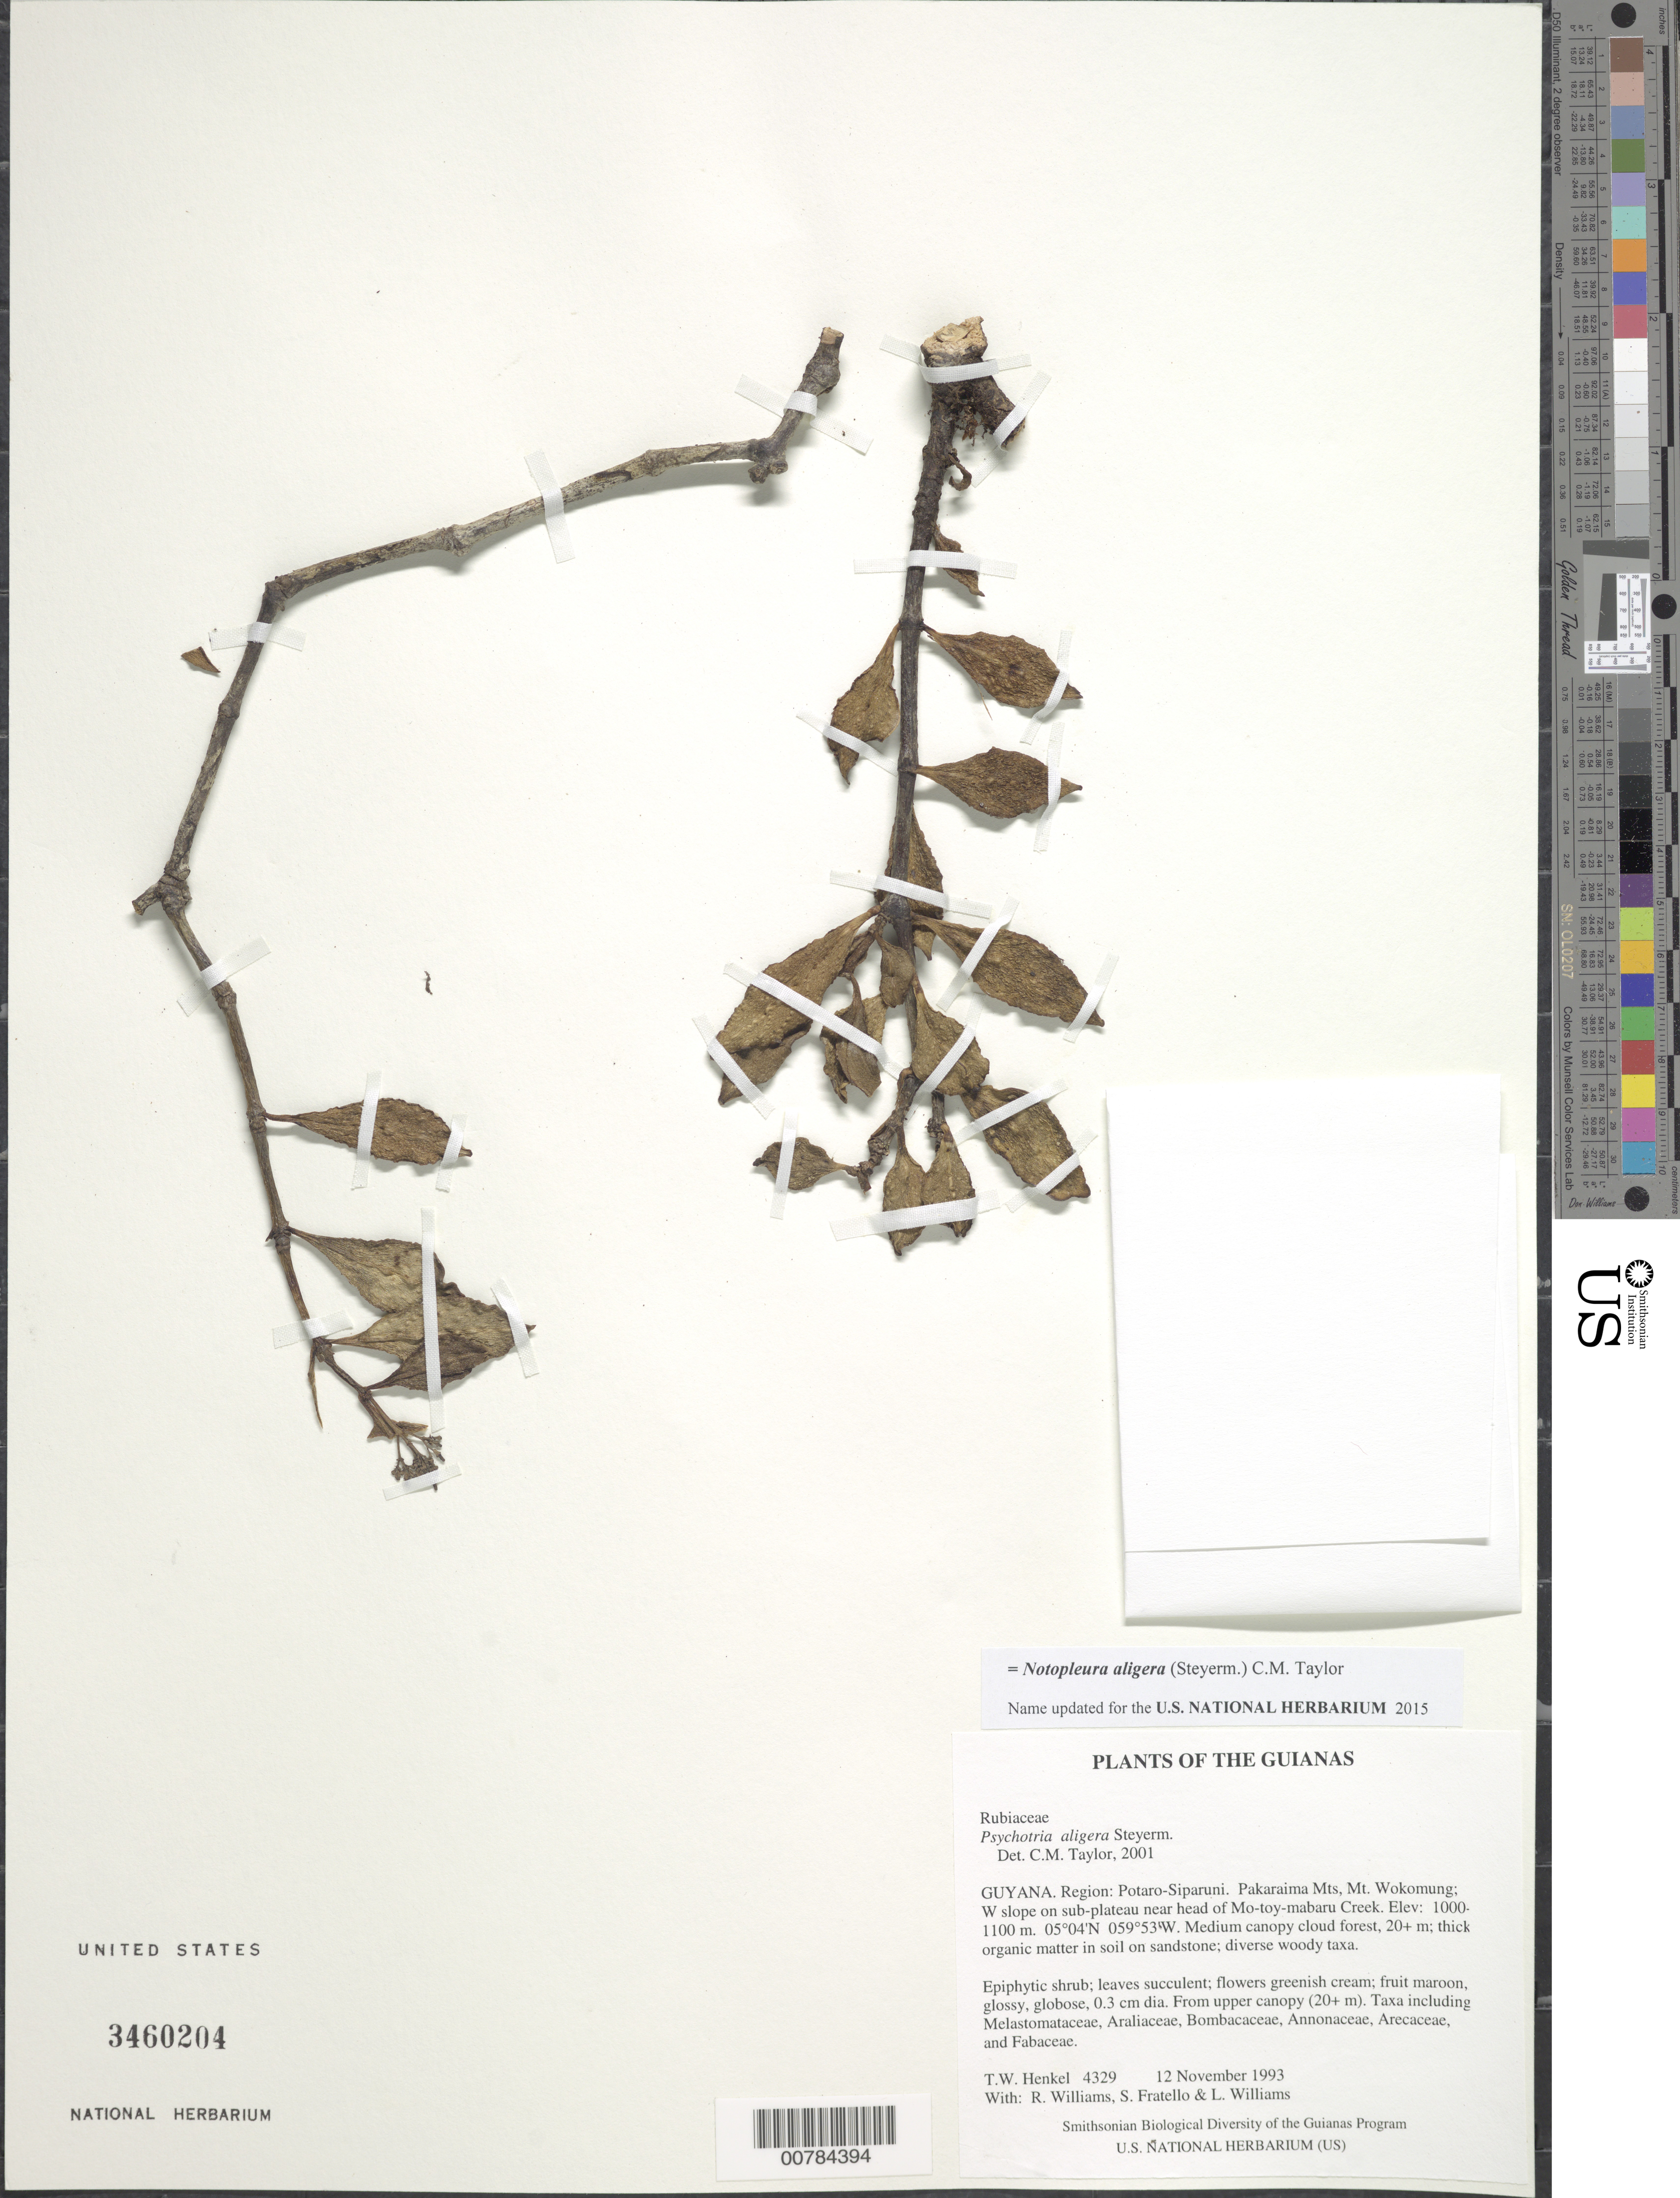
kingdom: Plantae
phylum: Tracheophyta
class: Magnoliopsida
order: Gentianales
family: Rubiaceae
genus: Psychotria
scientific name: Psychotria aligera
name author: Steyerm.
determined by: Taylor, Charlotte M.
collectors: T. Henkel, R. Williams, S. Fratello & L. Williams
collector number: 4329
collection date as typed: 12 November 1993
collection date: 1993-11-12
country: Guyana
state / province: Potaro-Siparuni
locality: Pakaraima Mts, Mt. Wokomung; W slope on sub-plateau near head of Mo-toy-mabaru Creek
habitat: Medium canopy cloud forest, 20+ m; thick organic matter in soil on sandstone; diverse woody taxa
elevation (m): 1000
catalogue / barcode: US 3460204